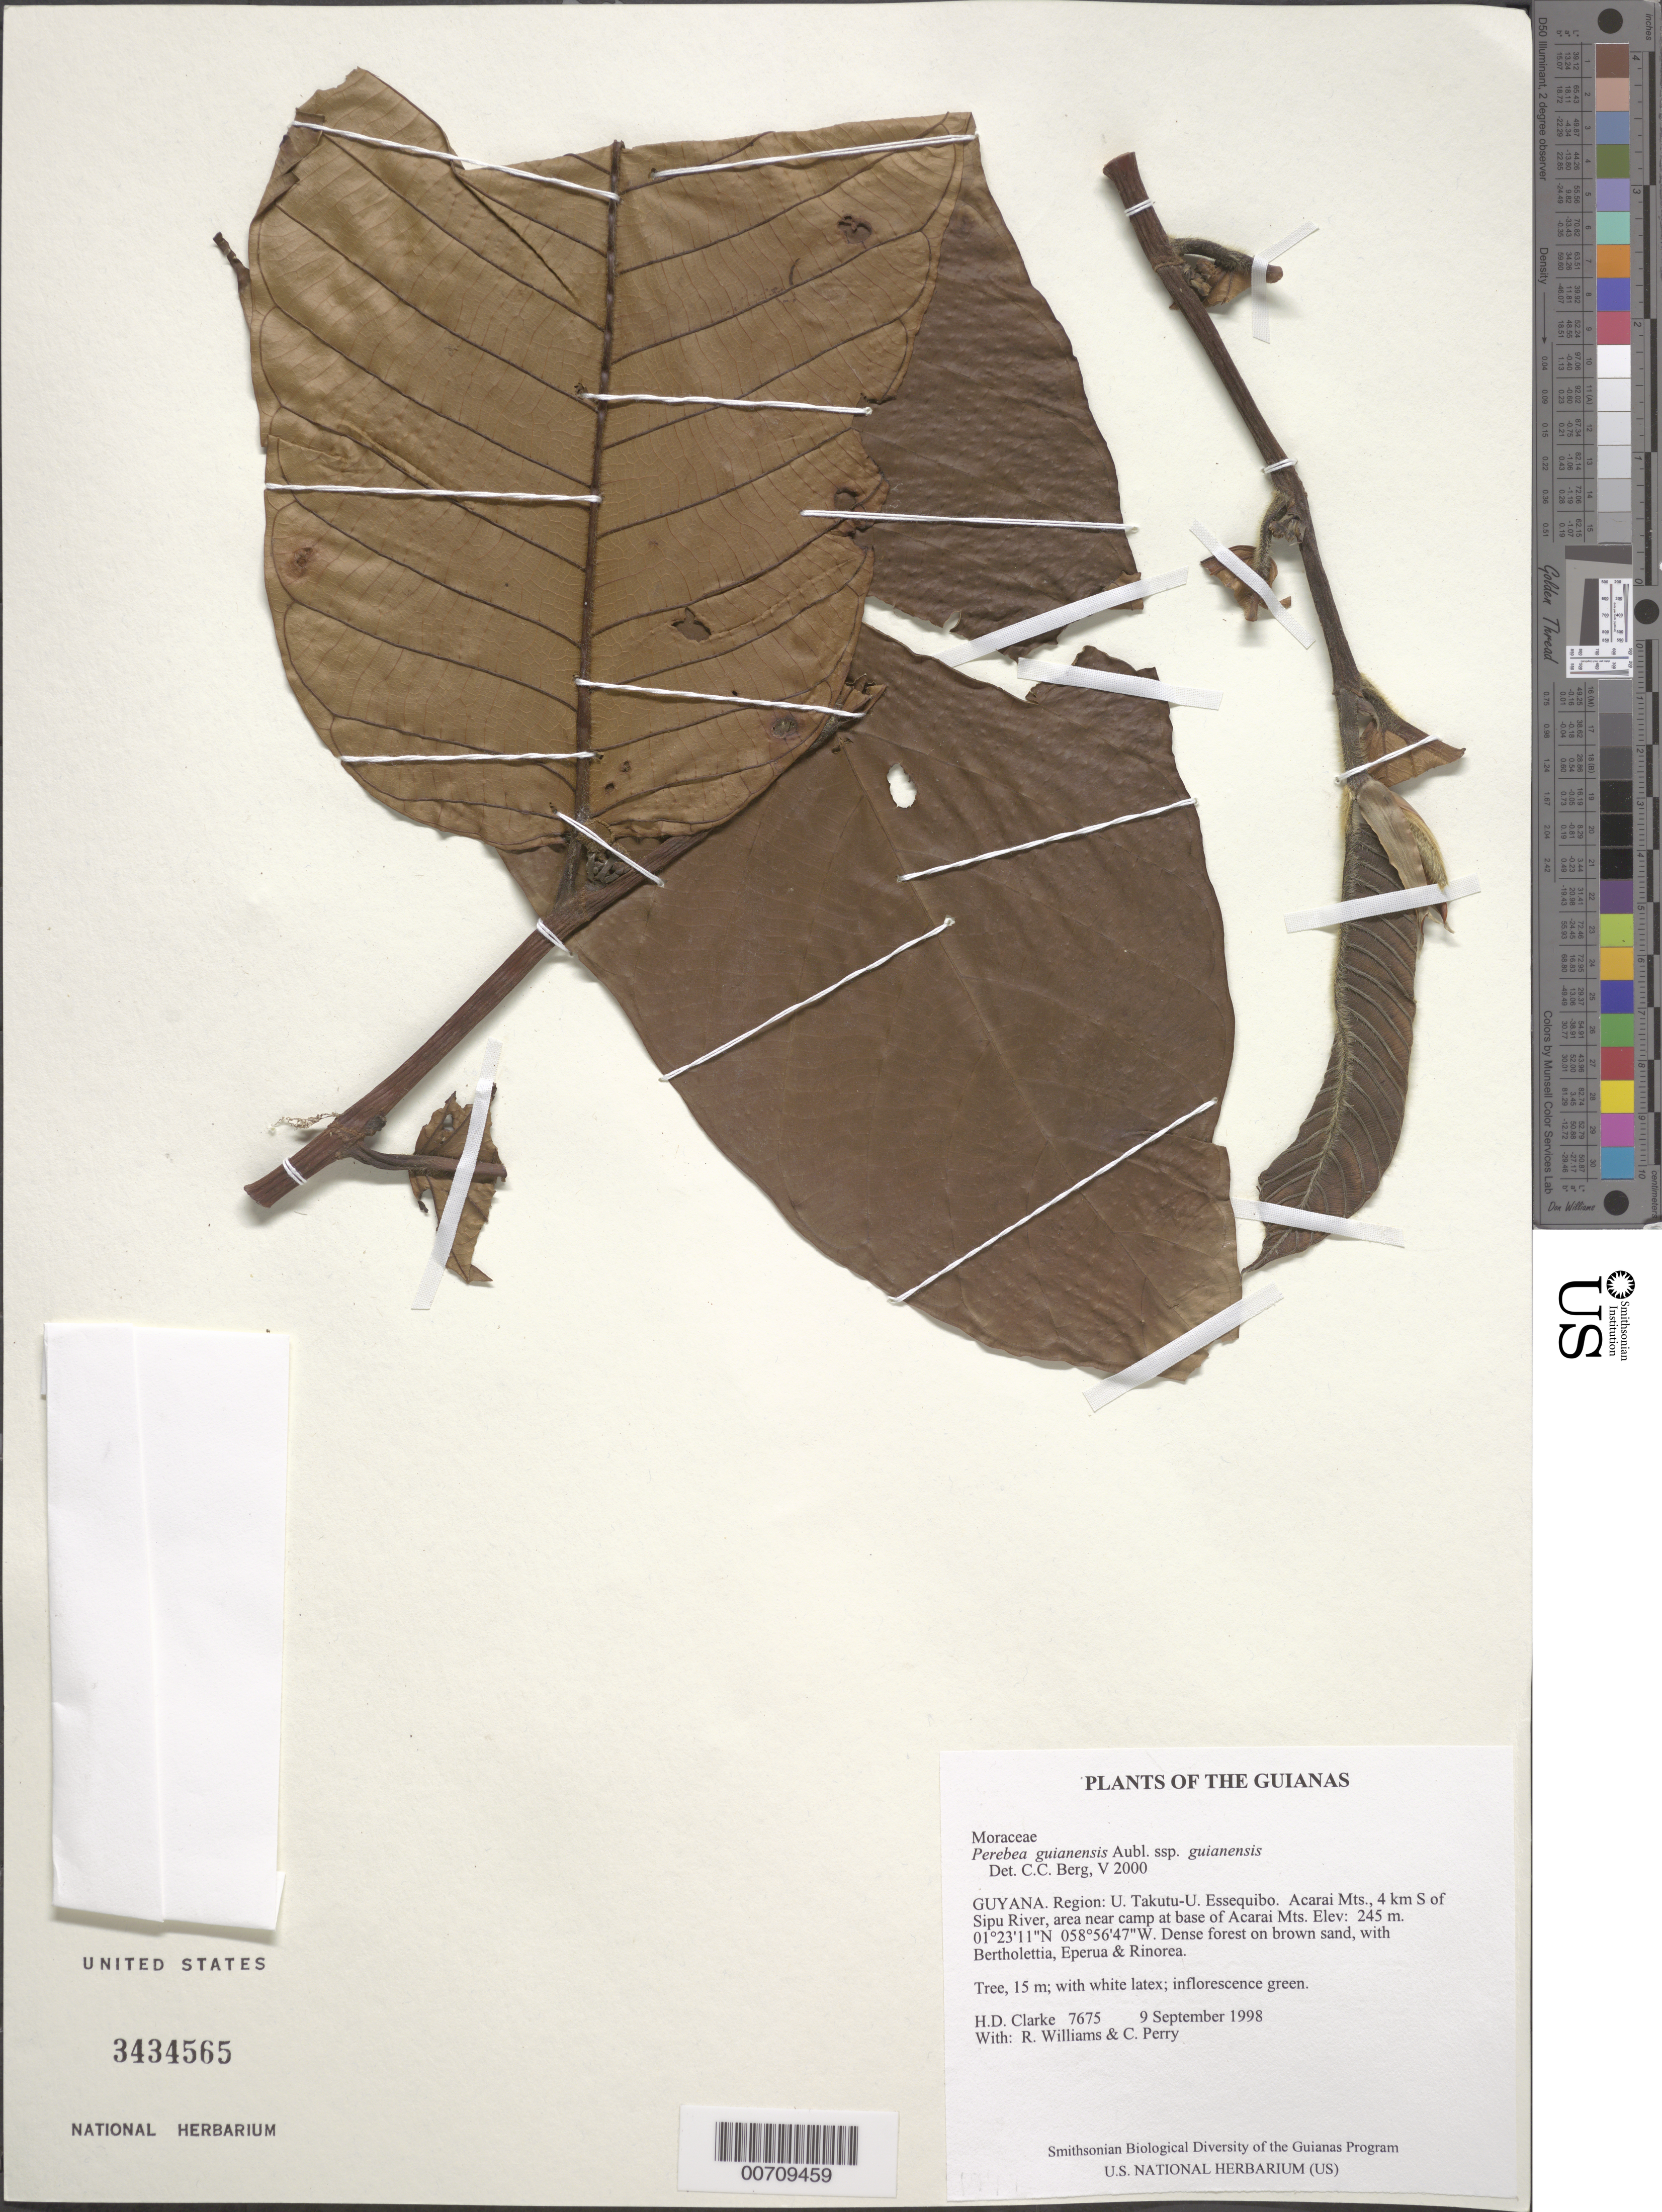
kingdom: Plantae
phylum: Tracheophyta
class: Magnoliopsida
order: Malpighiales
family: Dichapetalaceae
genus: Tapura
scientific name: Tapura guianensis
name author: Aubl.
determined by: Prance, G. T.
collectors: H. D. Clarke, R. Williams & C. Perry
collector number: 7621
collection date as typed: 8 September 1998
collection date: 1998-09-08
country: Guyana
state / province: U. Takutu-U. Essequibo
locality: Acarai Mts., 4 km S of Sipu River, area near camp at base of Acarai Mts.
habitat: Dense forest on brown sand, with Pouteria, Bactris & Symphonia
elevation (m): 245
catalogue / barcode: US 3434559